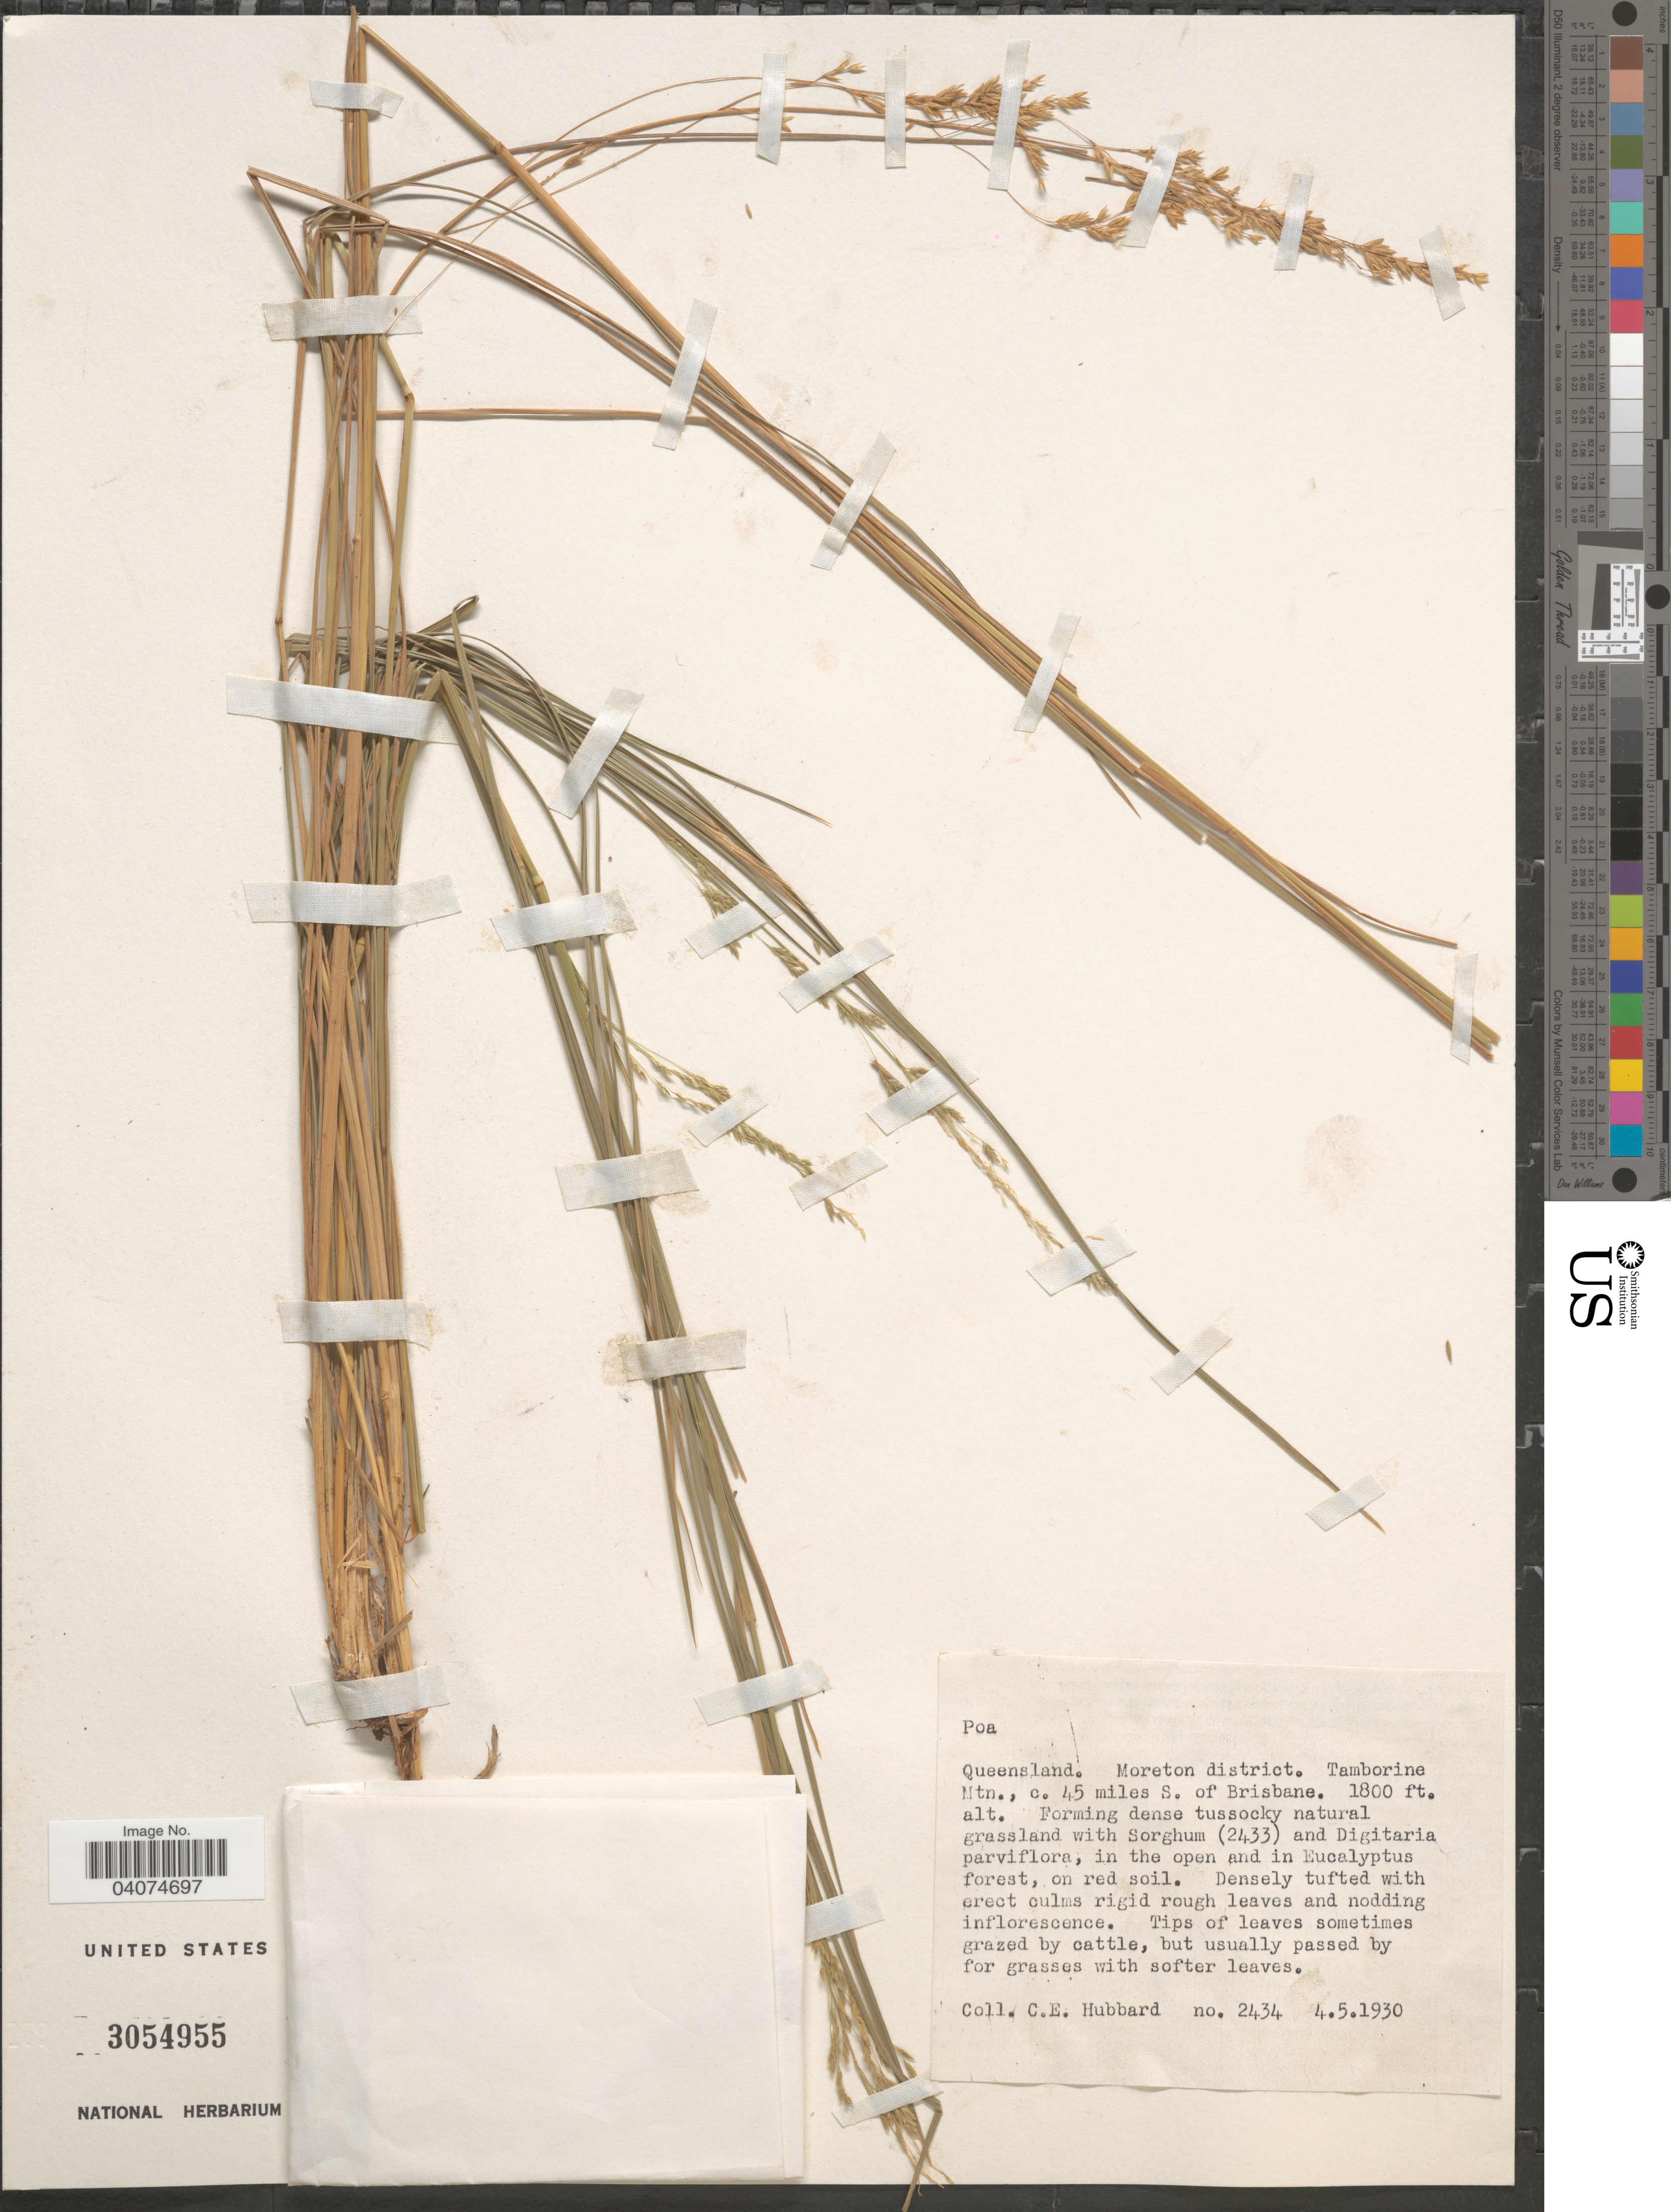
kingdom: Plantae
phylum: Tracheophyta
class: Liliopsida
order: Poales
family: Poaceae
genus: Poa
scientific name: Poa sp.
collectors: C. E. Hubbard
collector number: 2434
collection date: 1930-05-04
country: Australia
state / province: Queensland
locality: Moreton district. Tamborine Mtn., c. 45 miles S. of Brisbane.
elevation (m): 549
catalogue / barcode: US 3054955